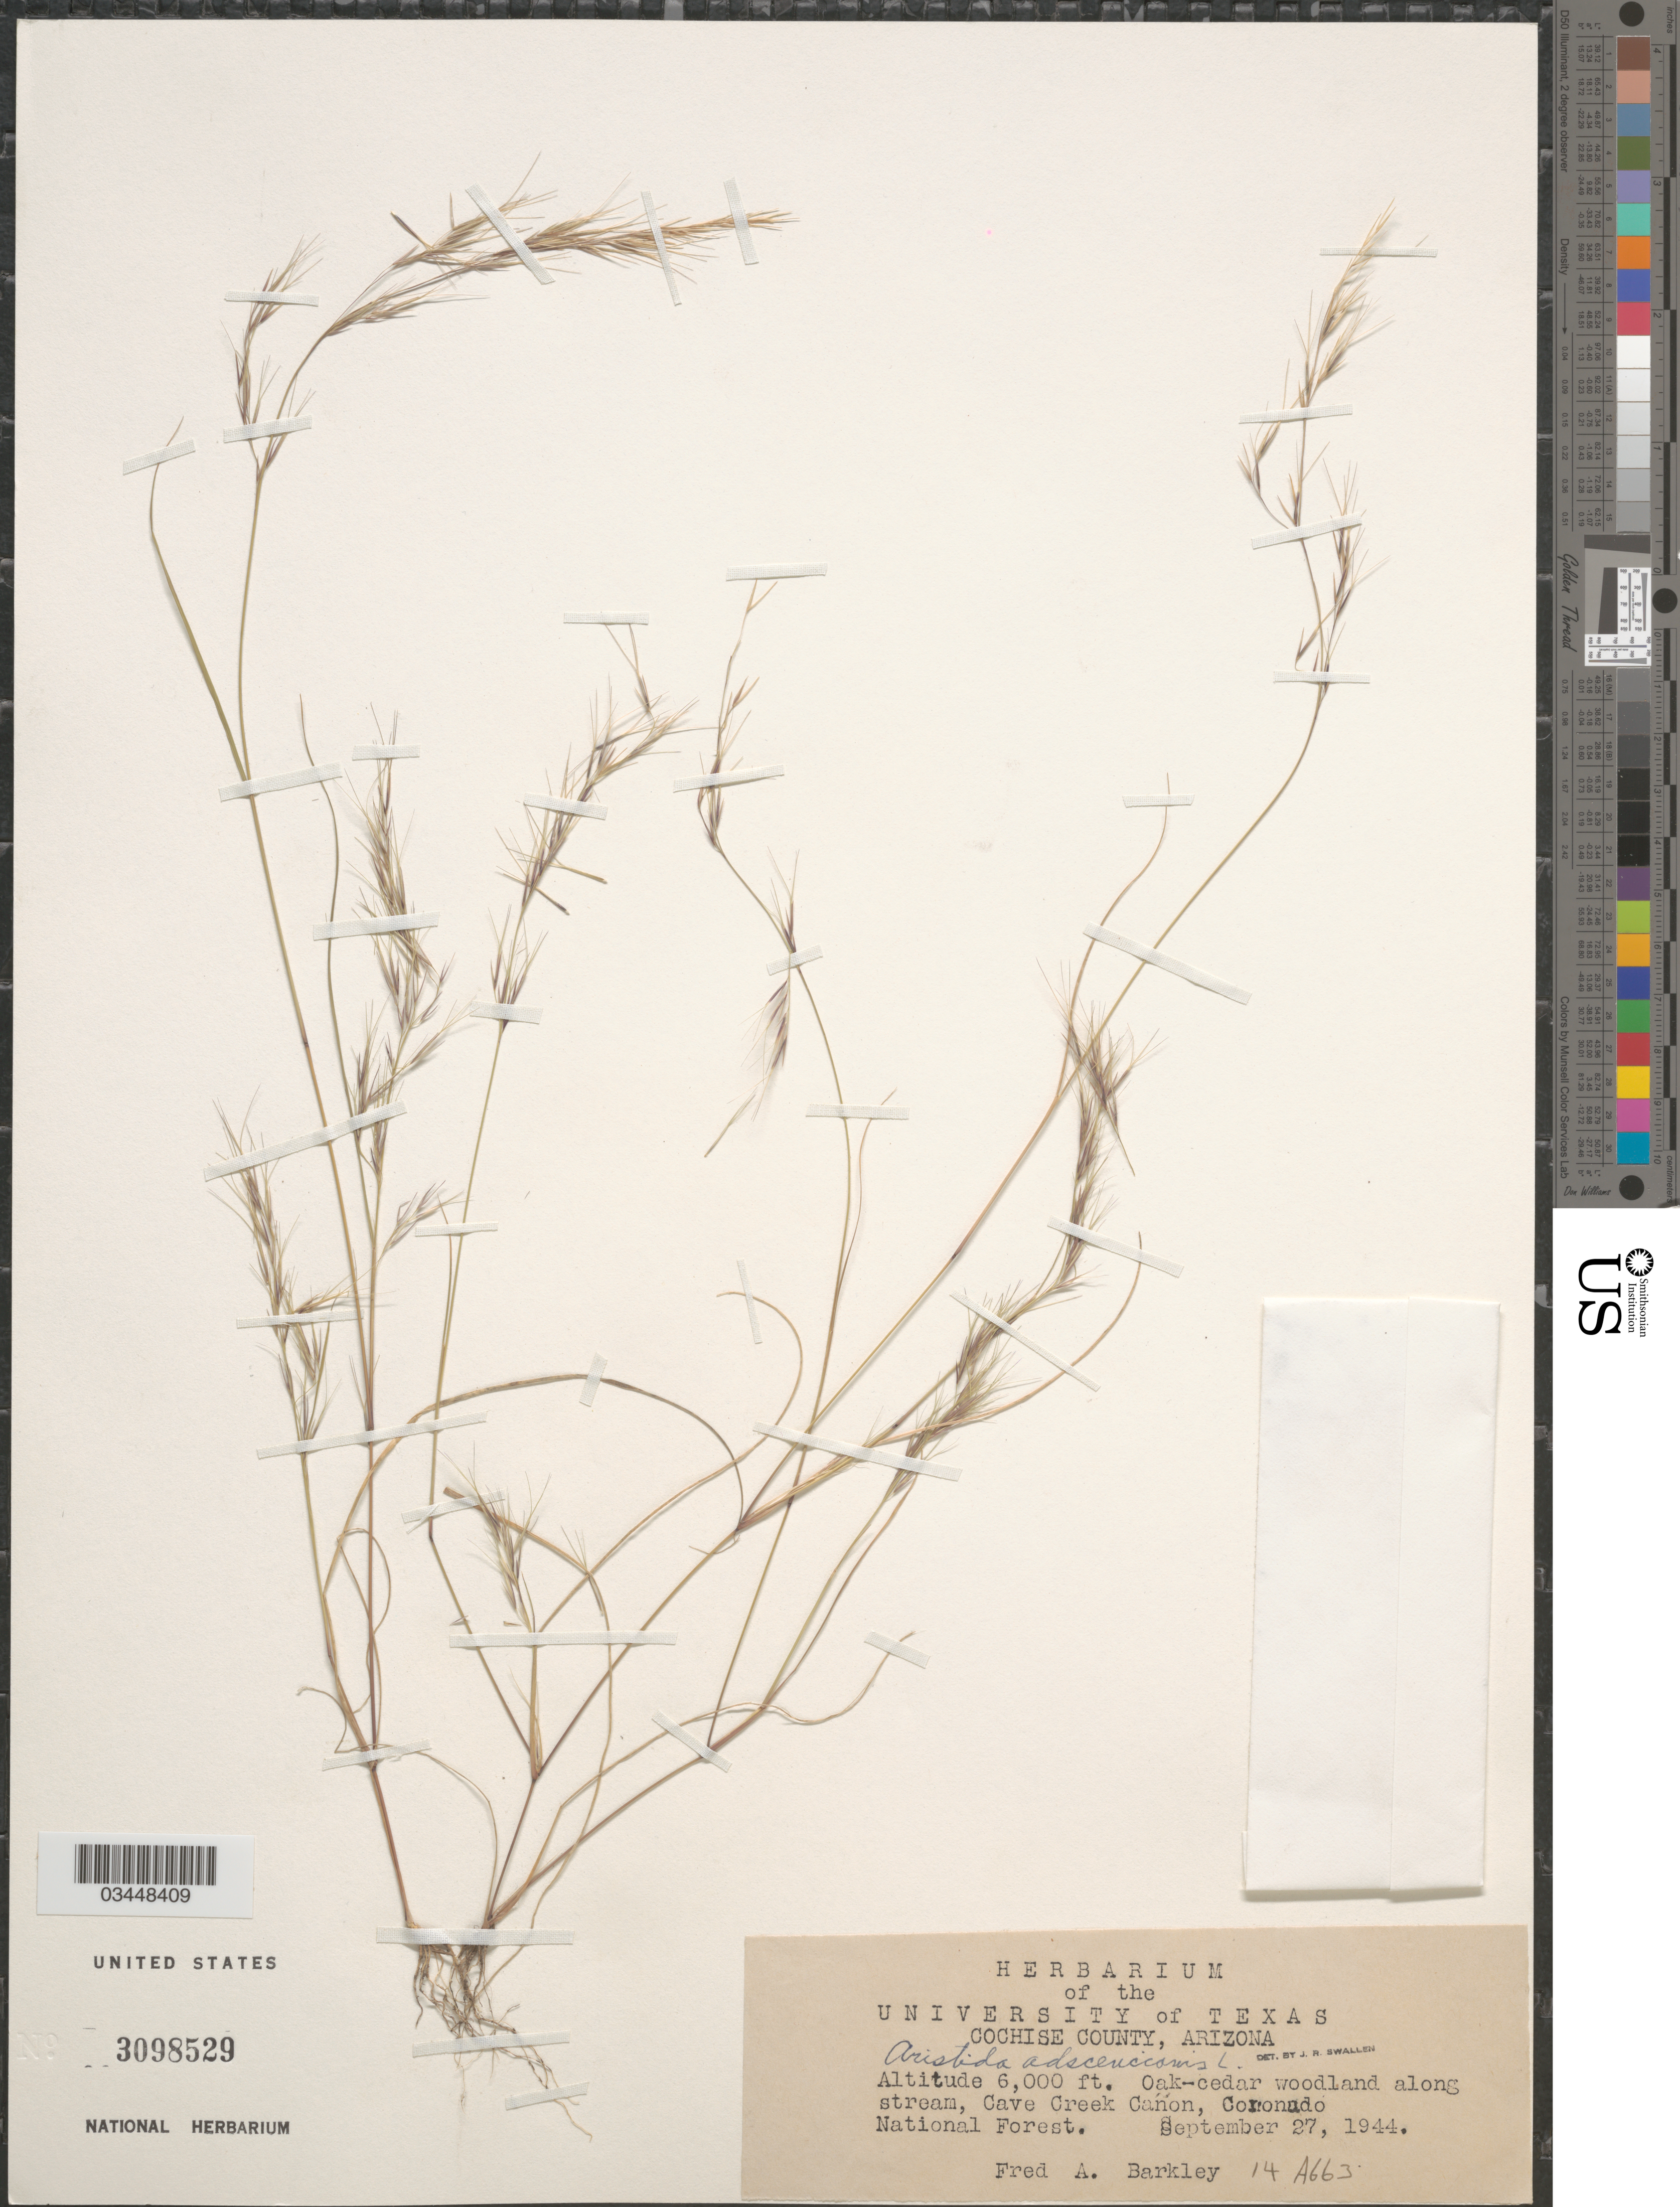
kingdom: Plantae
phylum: Tracheophyta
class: Liliopsida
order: Poales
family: Poaceae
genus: Aristida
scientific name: Aristida adscensionis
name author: L.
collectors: F. A. Barkley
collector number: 14A663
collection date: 1944-09-27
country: United States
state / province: Arizona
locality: Cochise County. Oak-cedar woodland along stream, Cave Creek Cañon, Colorado National Forest.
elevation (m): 1829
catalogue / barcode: US 3098529